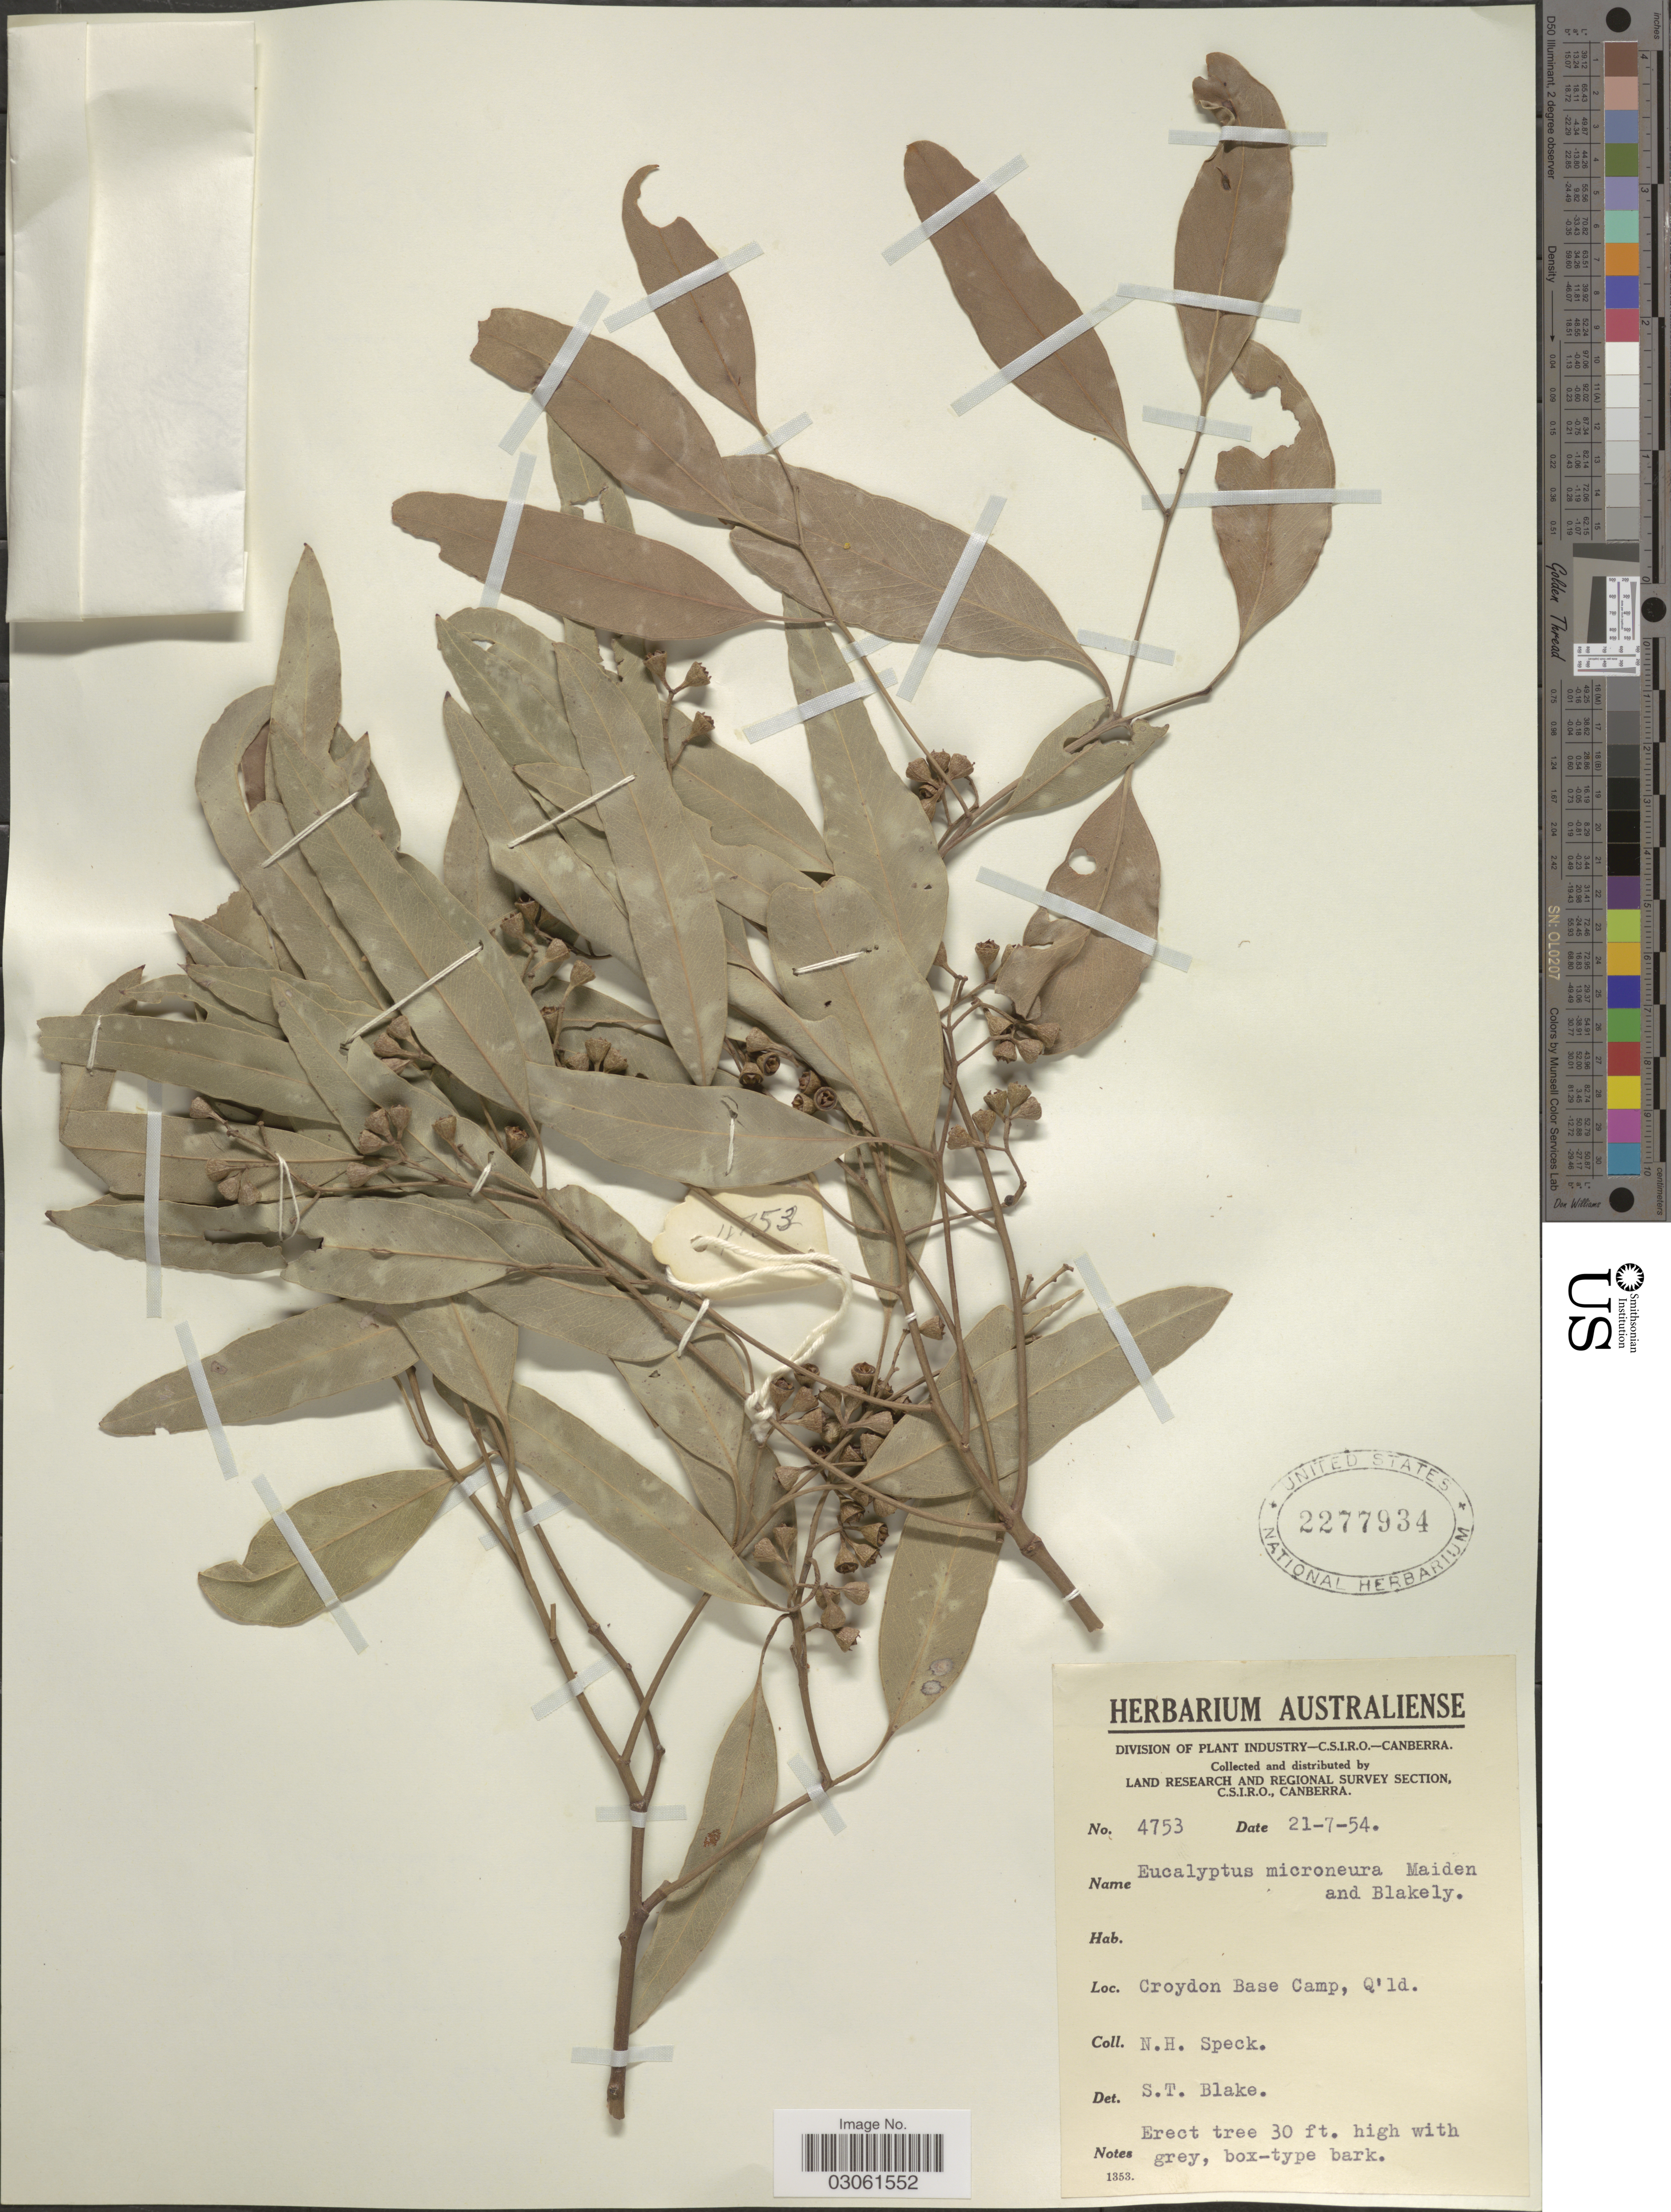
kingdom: Plantae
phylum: Tracheophyta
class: Magnoliopsida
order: Myrtales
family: Myrtaceae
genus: Eucalyptus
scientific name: Eucalyptus microneura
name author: Maiden & Blakely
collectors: N. Speck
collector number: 4753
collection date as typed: Transcribed d/m/y: 21/7/54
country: Australia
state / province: Queensland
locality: Croydon Base Camp, Q'ld.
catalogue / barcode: US 2277934